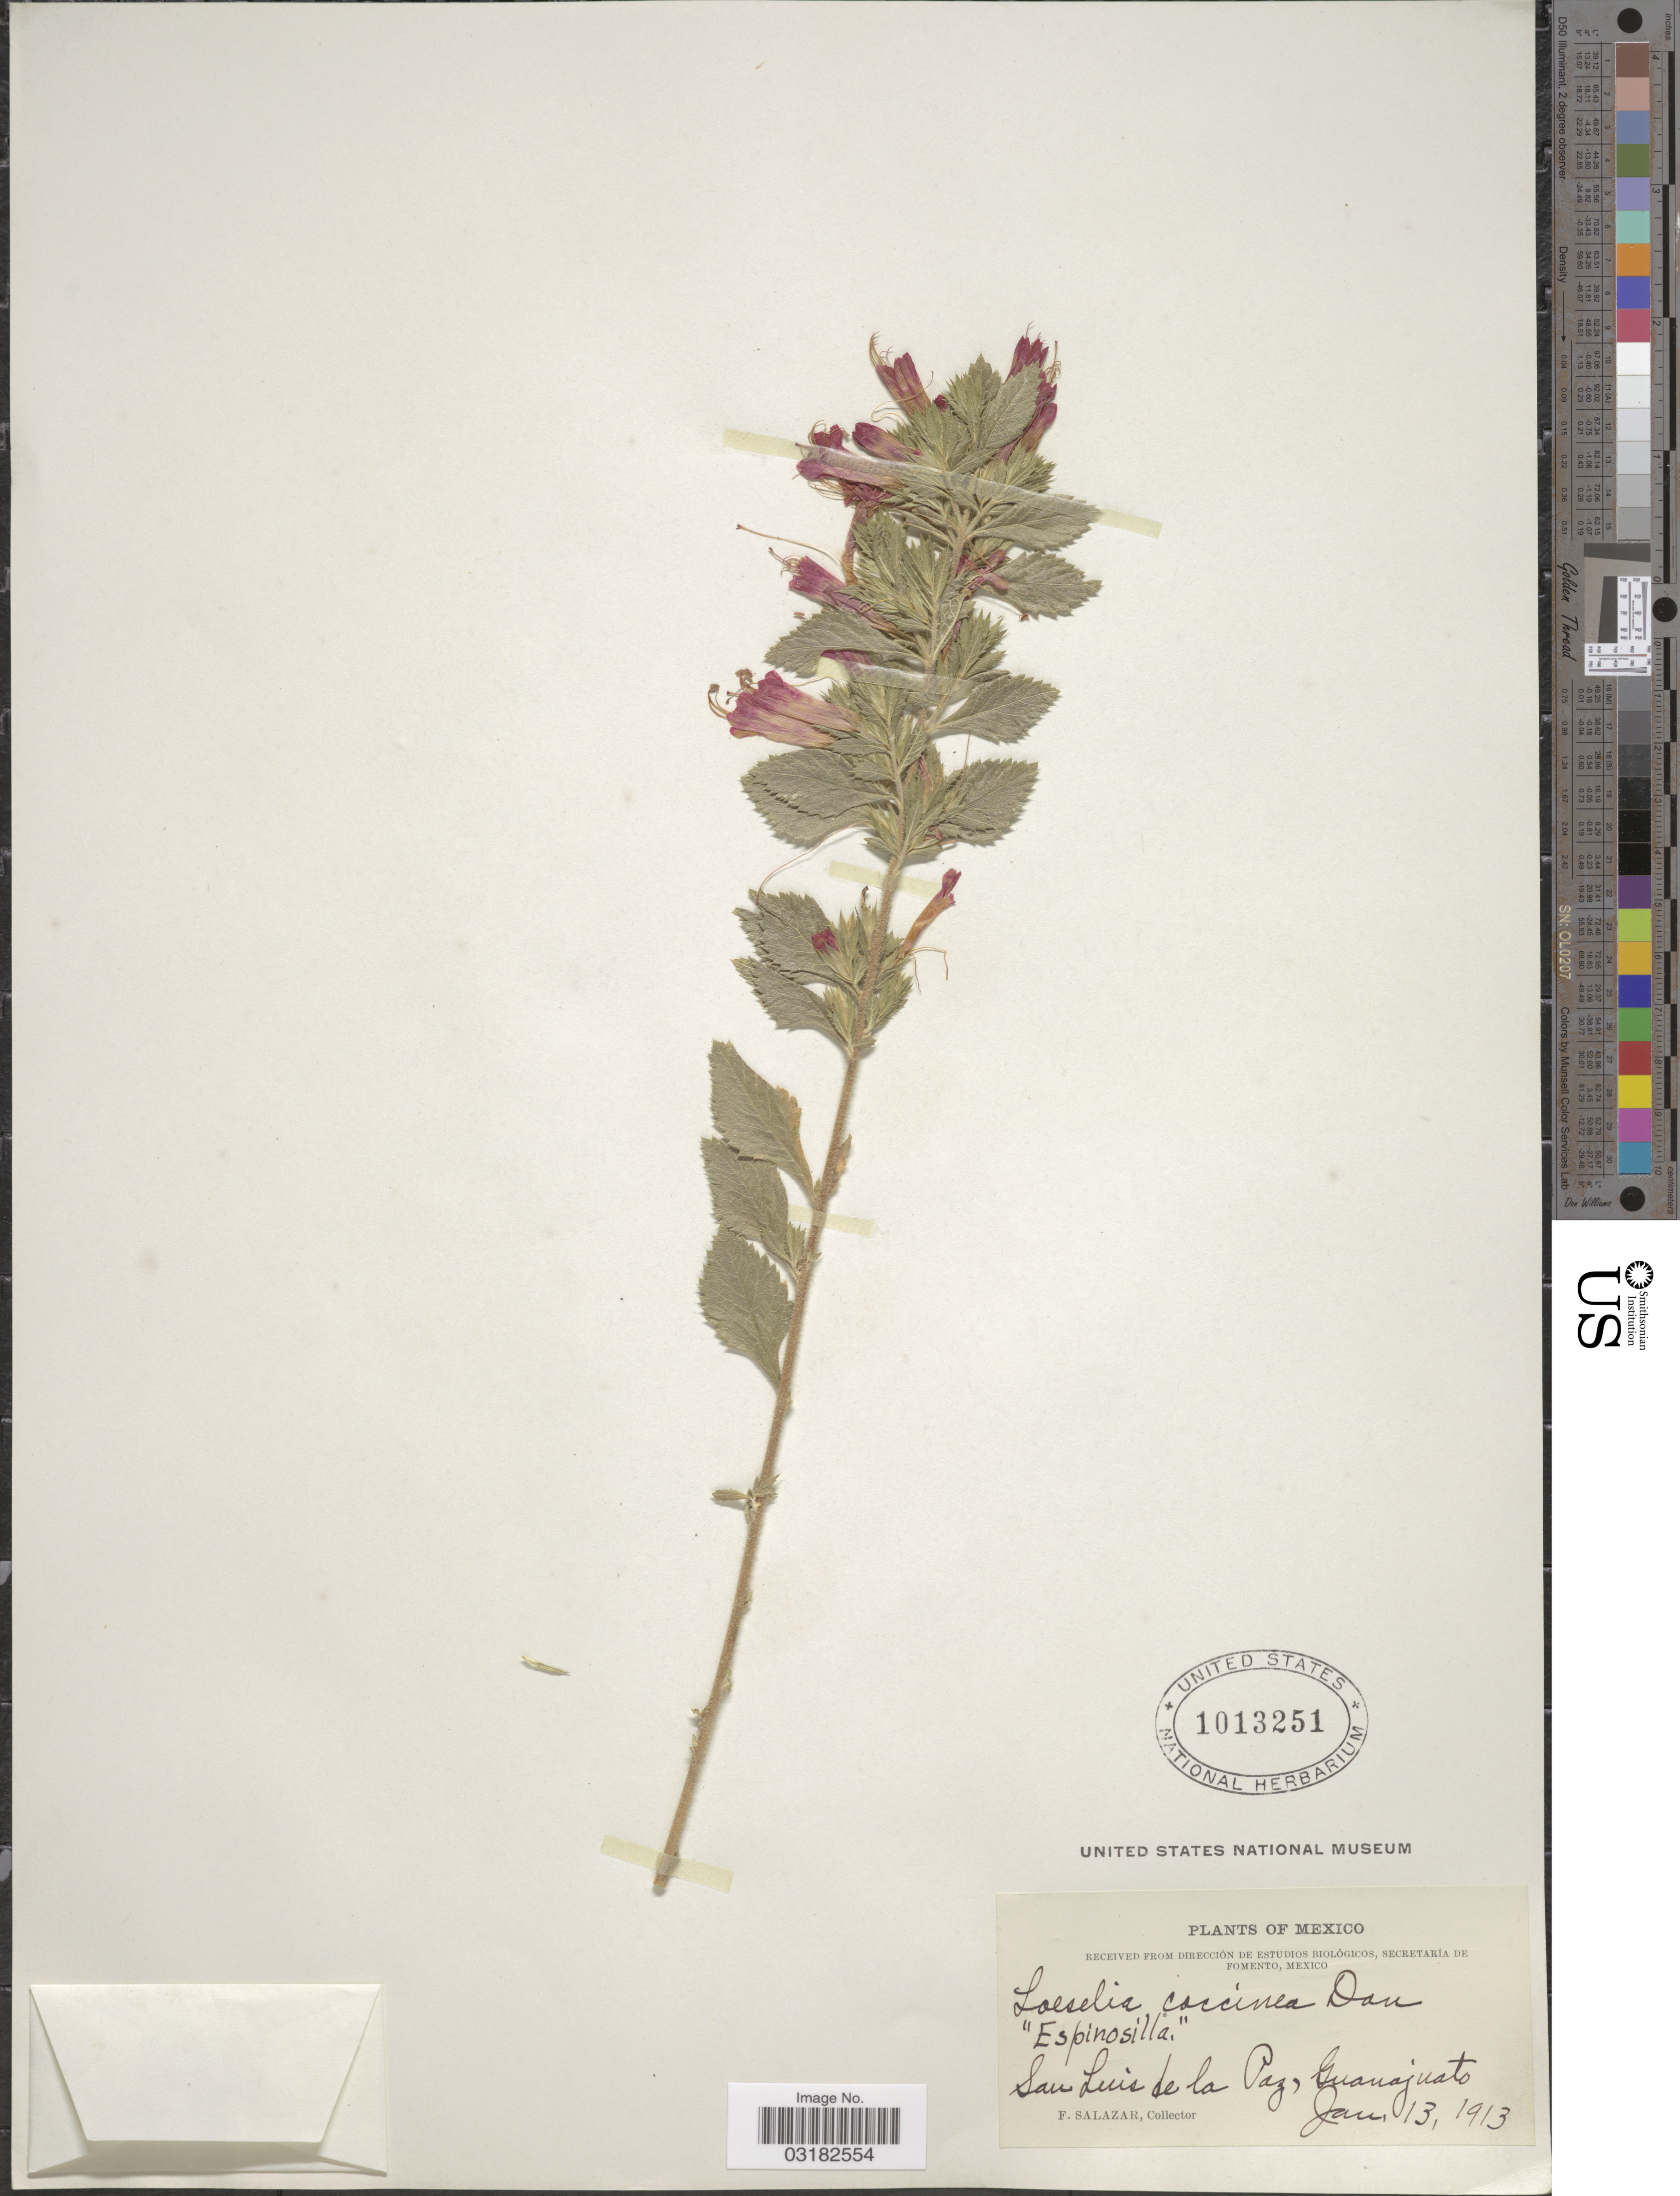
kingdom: Plantae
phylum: Tracheophyta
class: Magnoliopsida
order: Ericales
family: Polemoniaceae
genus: Loeselia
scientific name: Loeselia mexicana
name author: (Lam.) Brand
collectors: F. Salazar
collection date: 1913-01-13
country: Mexico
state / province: Guanajuato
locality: San Luis de la Paz, Guanajuato.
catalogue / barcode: US 1013251